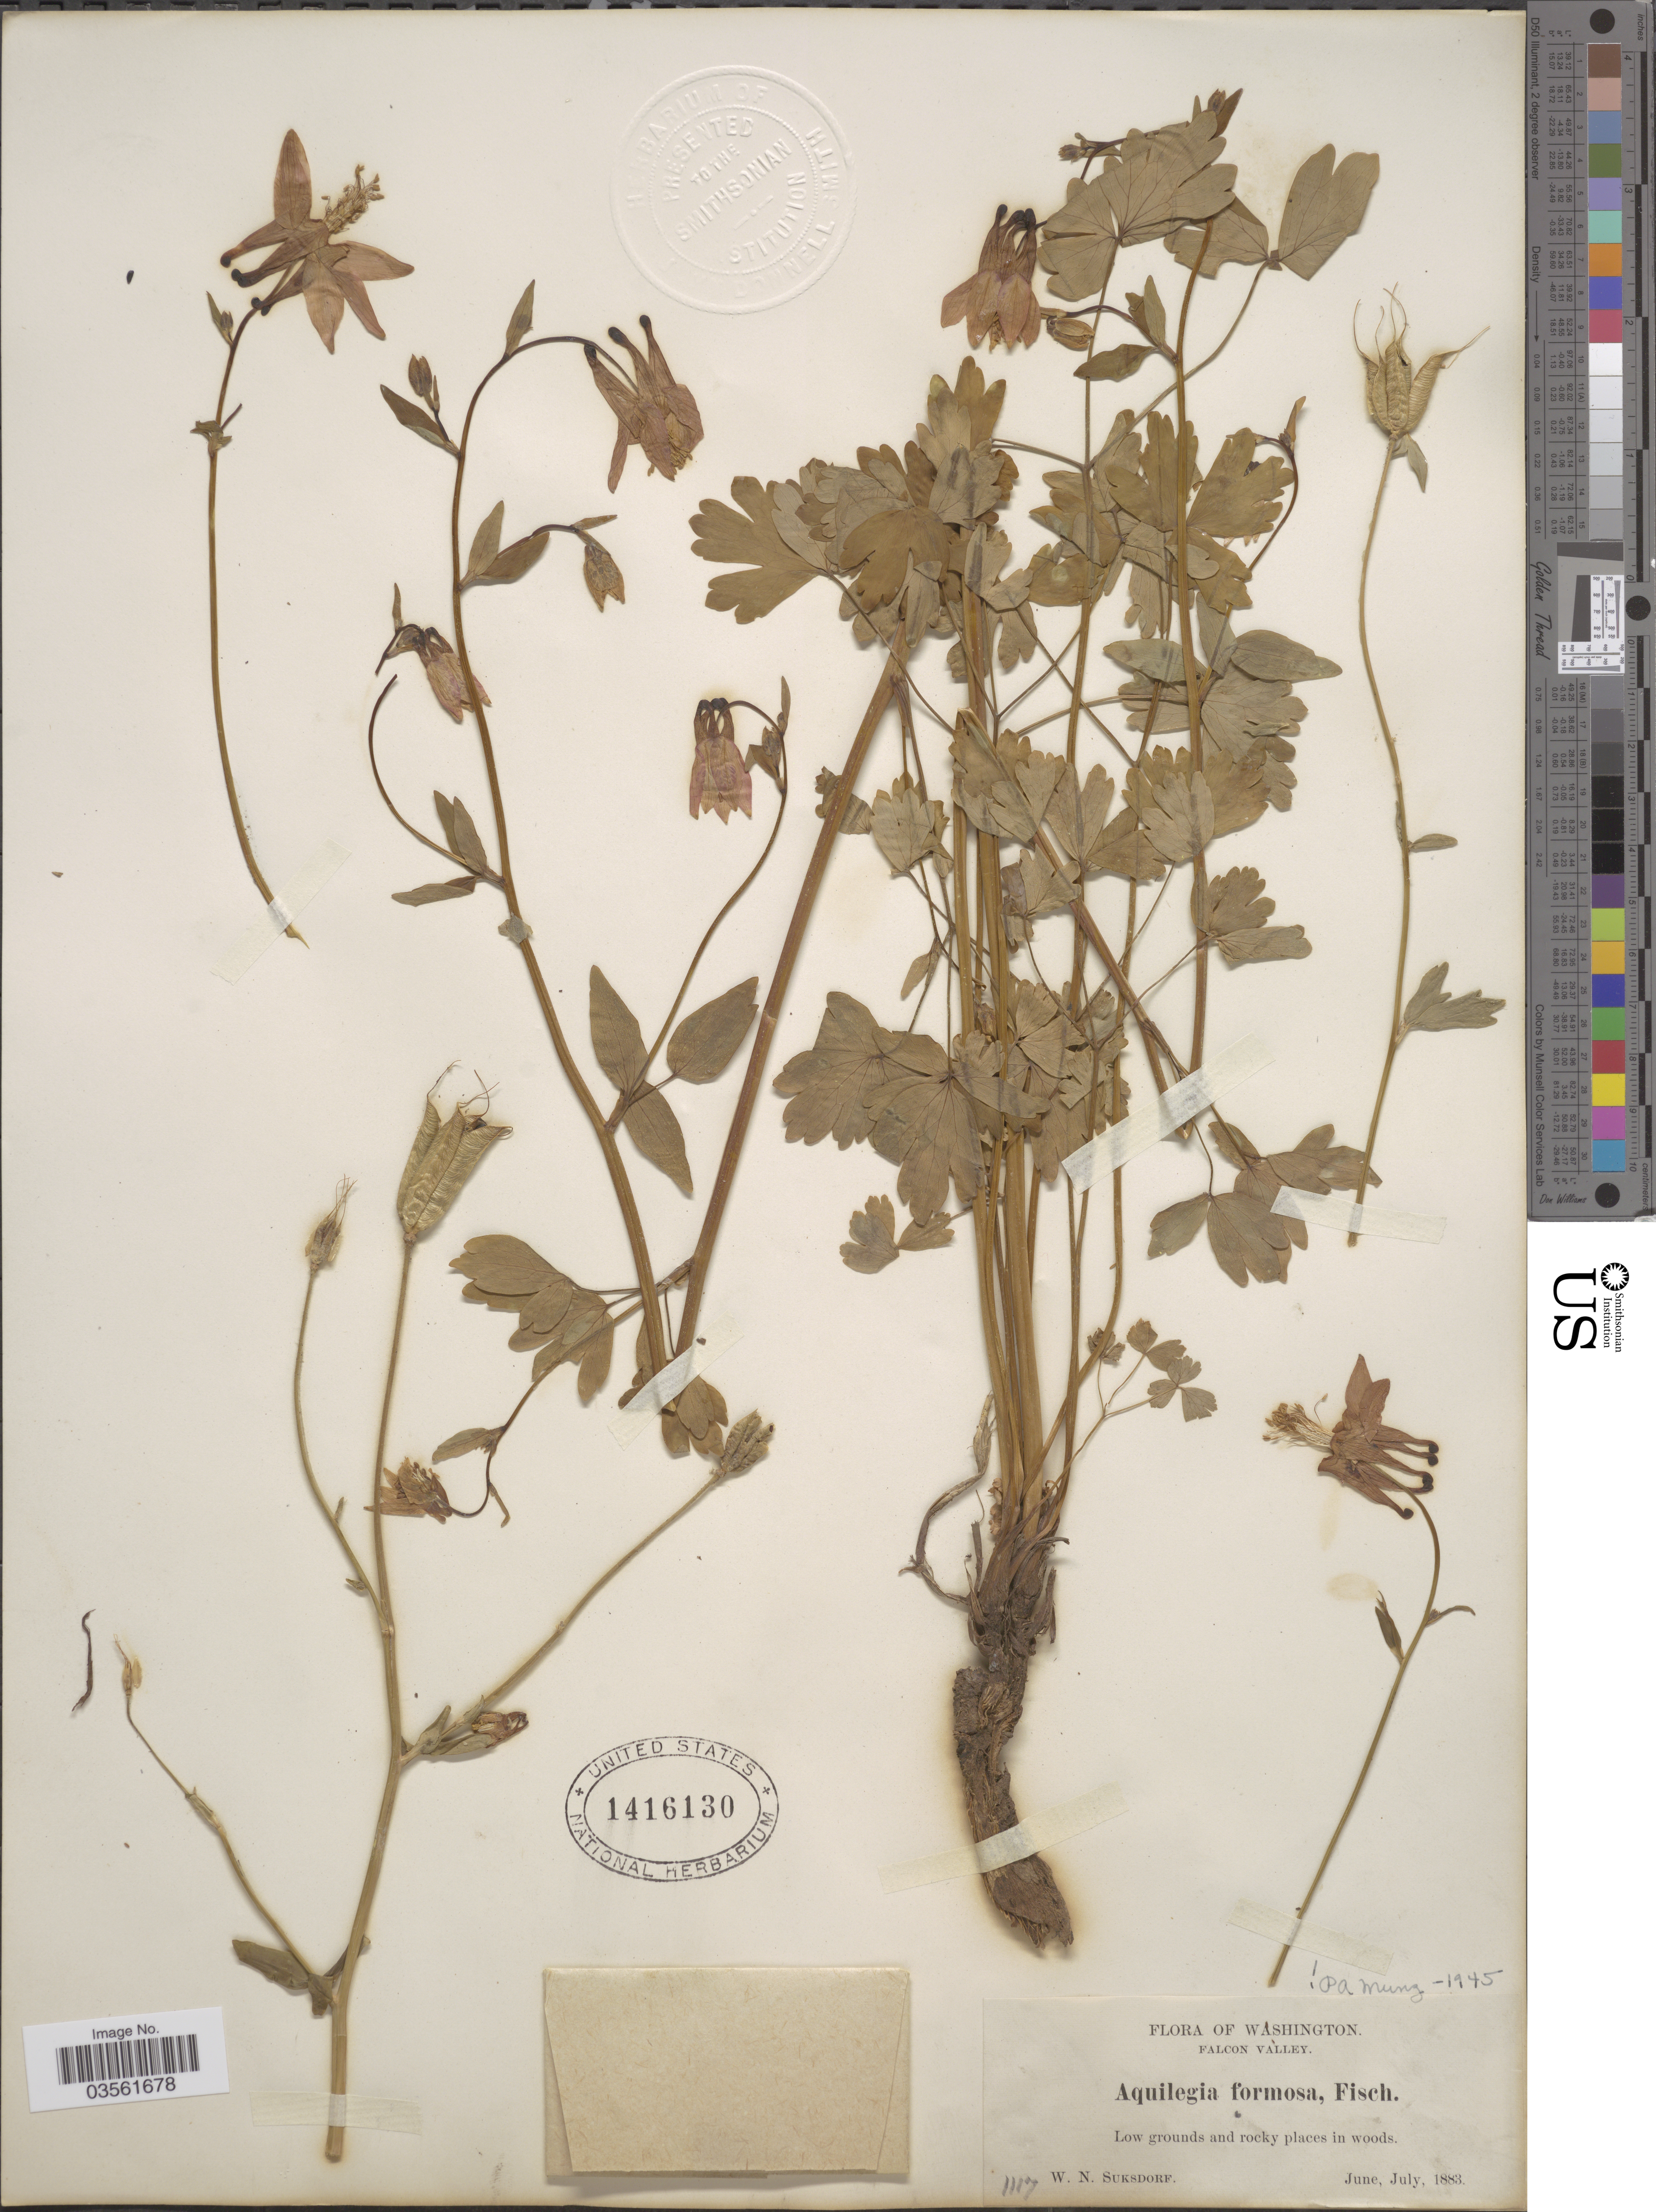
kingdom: Plantae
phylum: Tracheophyta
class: Magnoliopsida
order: Ranunculales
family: Ranunculaceae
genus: Aquilegia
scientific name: Aquilegia formosa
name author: Fisch. ex DC.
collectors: W. N. Suksdorf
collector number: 1117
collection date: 1883-06/1883-07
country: United States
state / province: Washington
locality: Falcon Valley.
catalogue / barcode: US 1416130